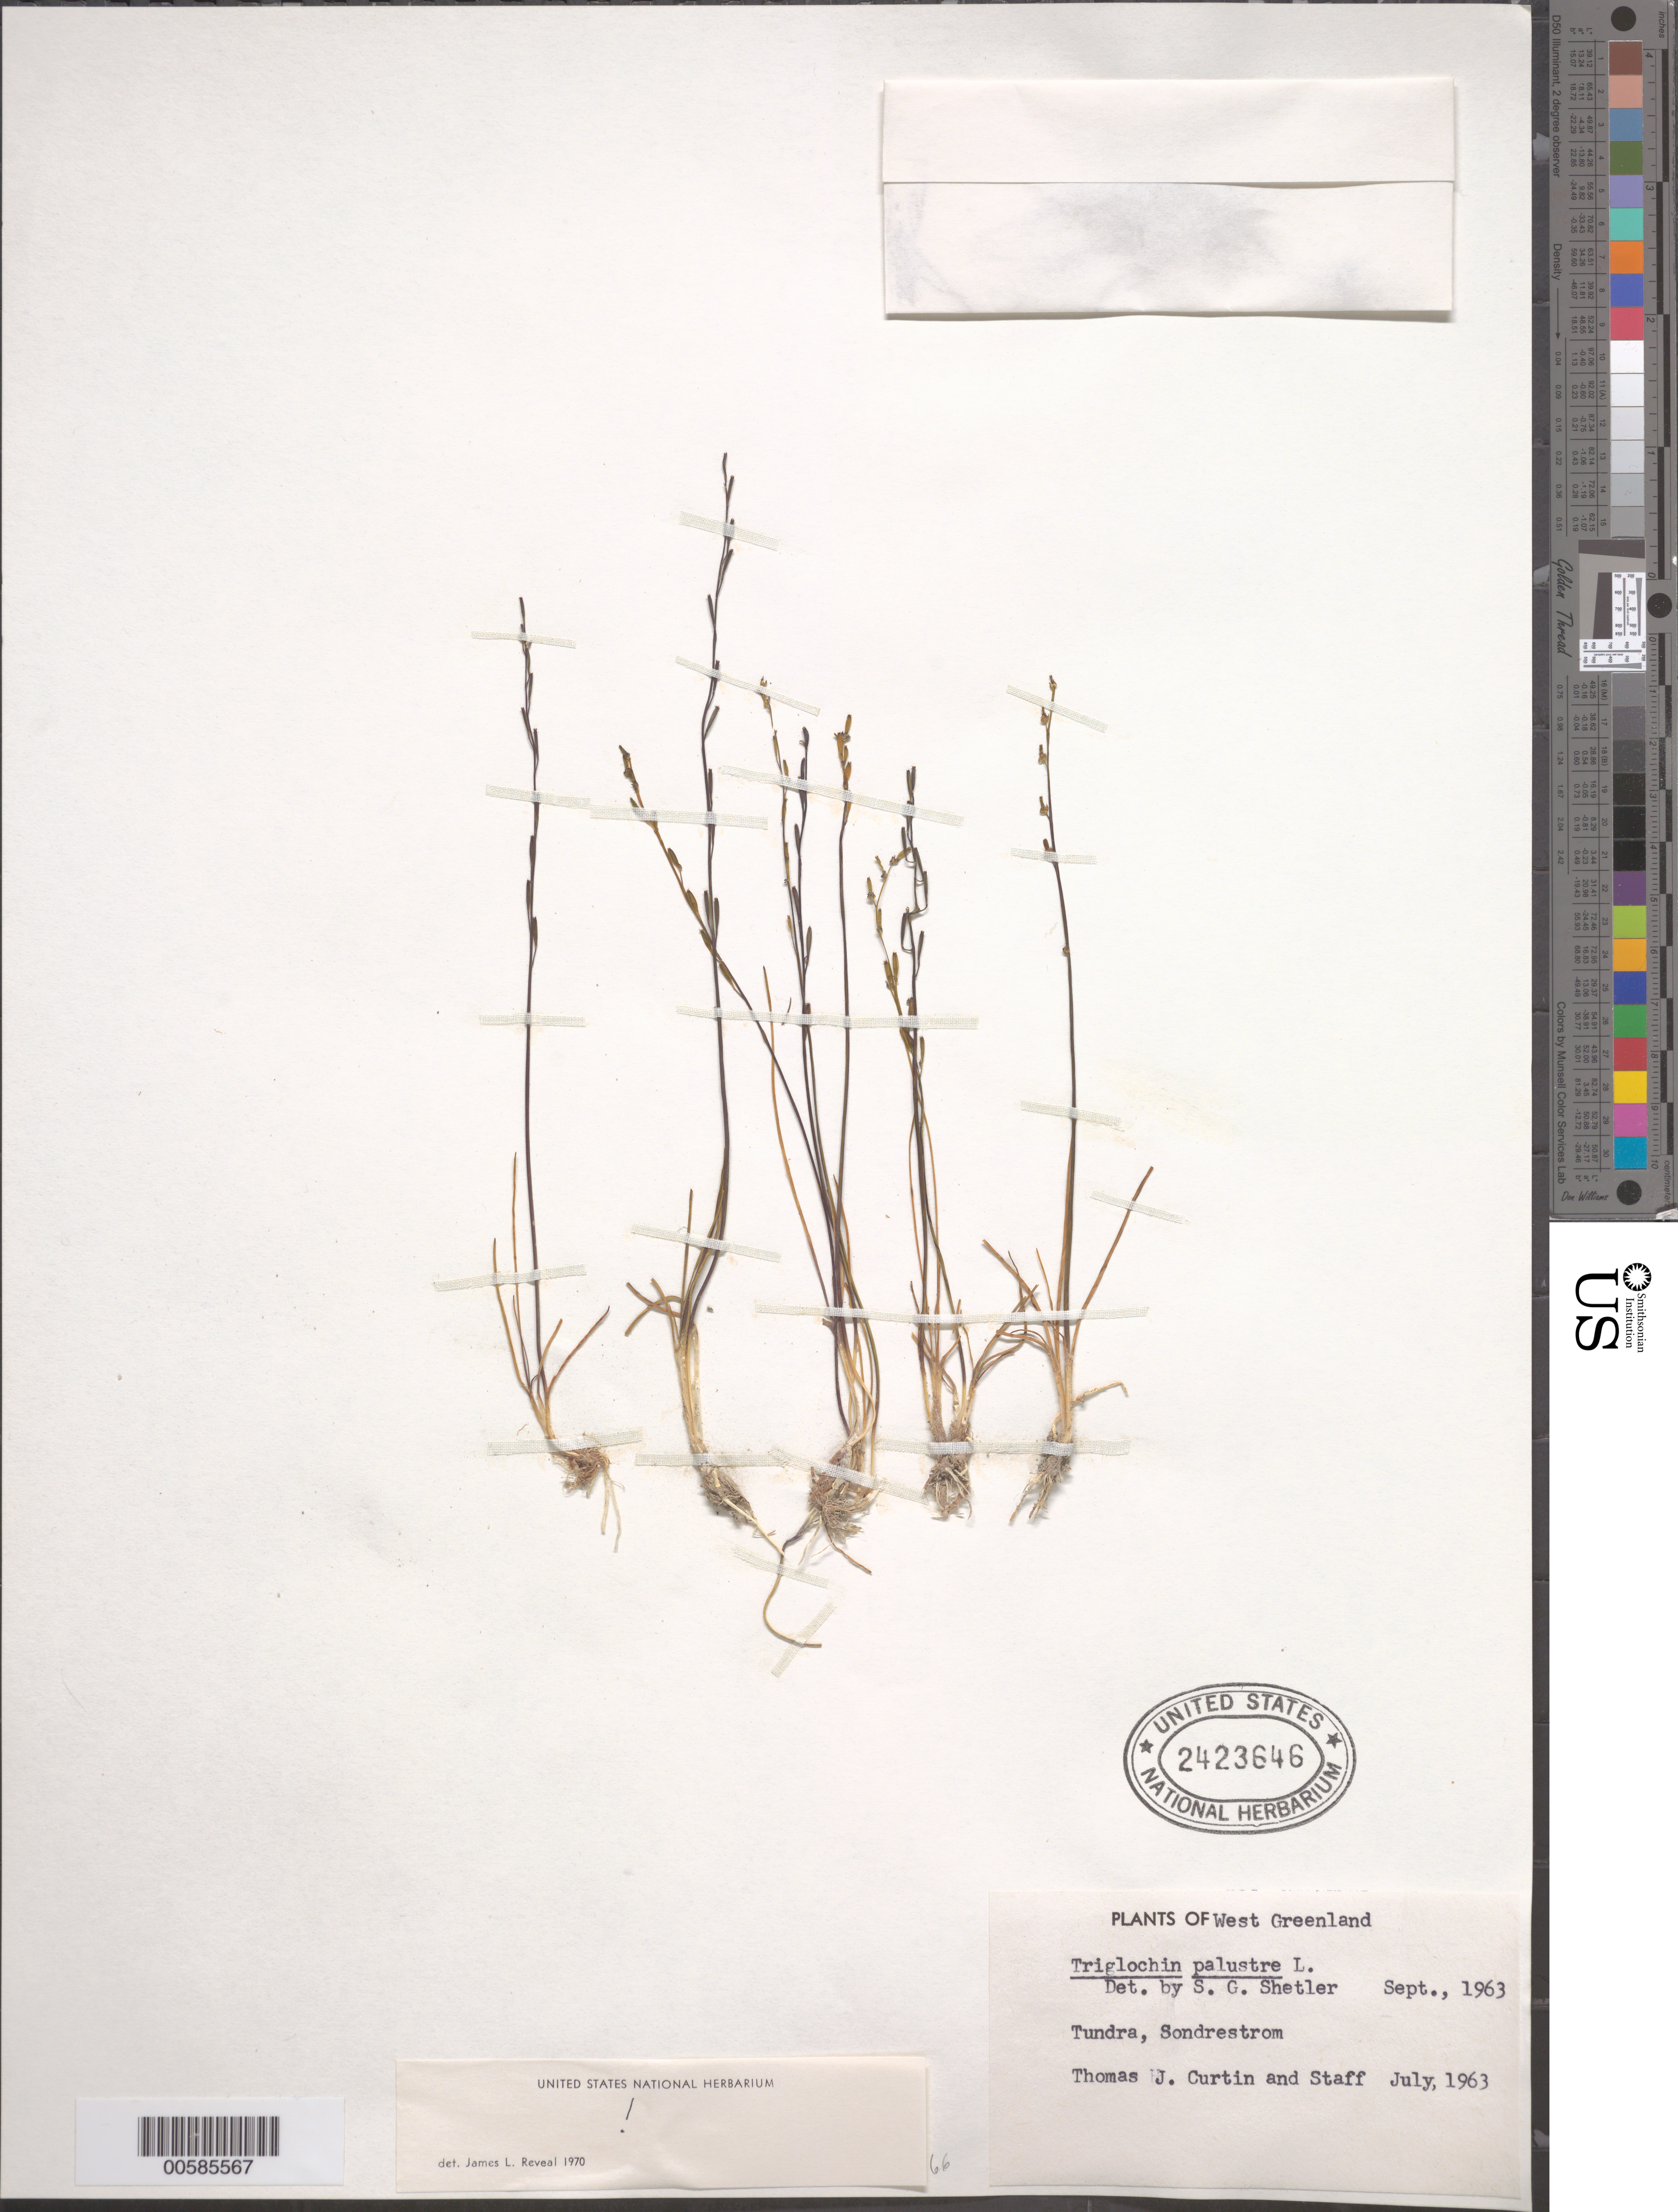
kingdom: Plantae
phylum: Tracheophyta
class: Liliopsida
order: Alismatales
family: Juncaginaceae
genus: Triglochin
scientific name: Triglochin palustris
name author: L.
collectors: T. Curtin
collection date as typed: Jul 1963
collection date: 1963-07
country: Greenland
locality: Sondrestrom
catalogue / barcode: US 2423646